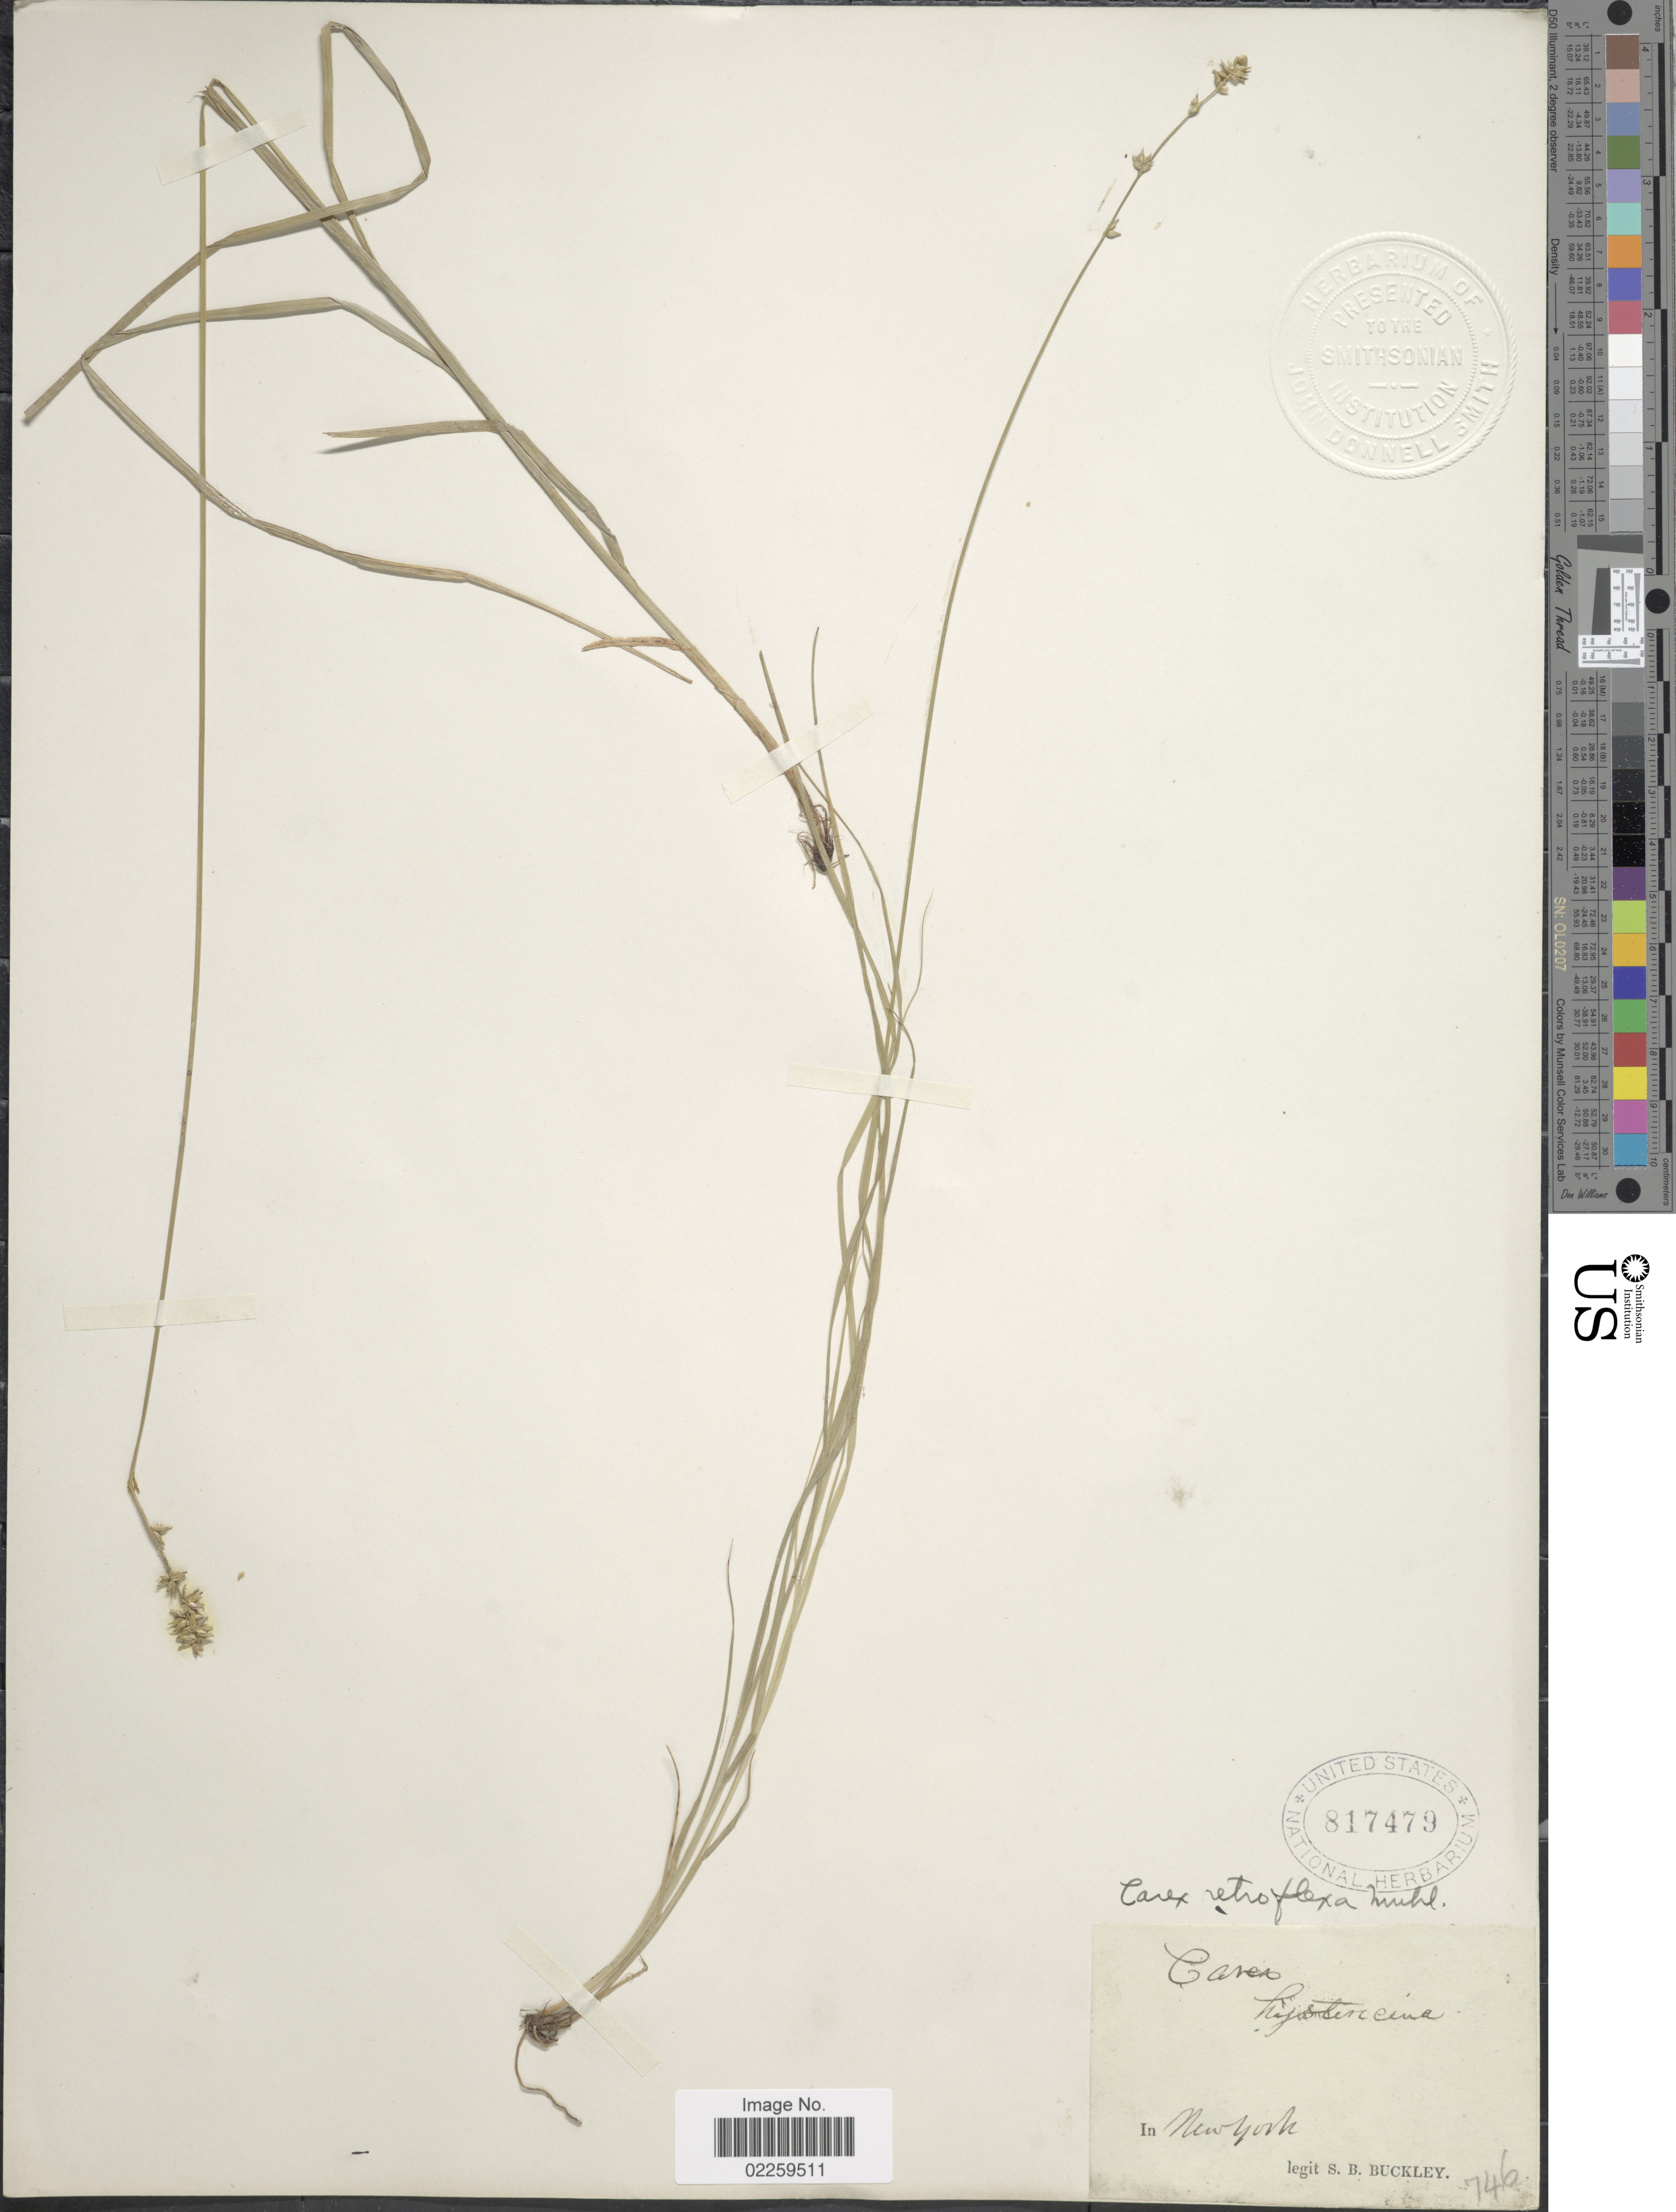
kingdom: Plantae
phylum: Tracheophyta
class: Liliopsida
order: Poales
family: Cyperaceae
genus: Carex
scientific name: Carex rosea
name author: Willd.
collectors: S. B. Buckley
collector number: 746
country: United States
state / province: New York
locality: New York.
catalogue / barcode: US 817473